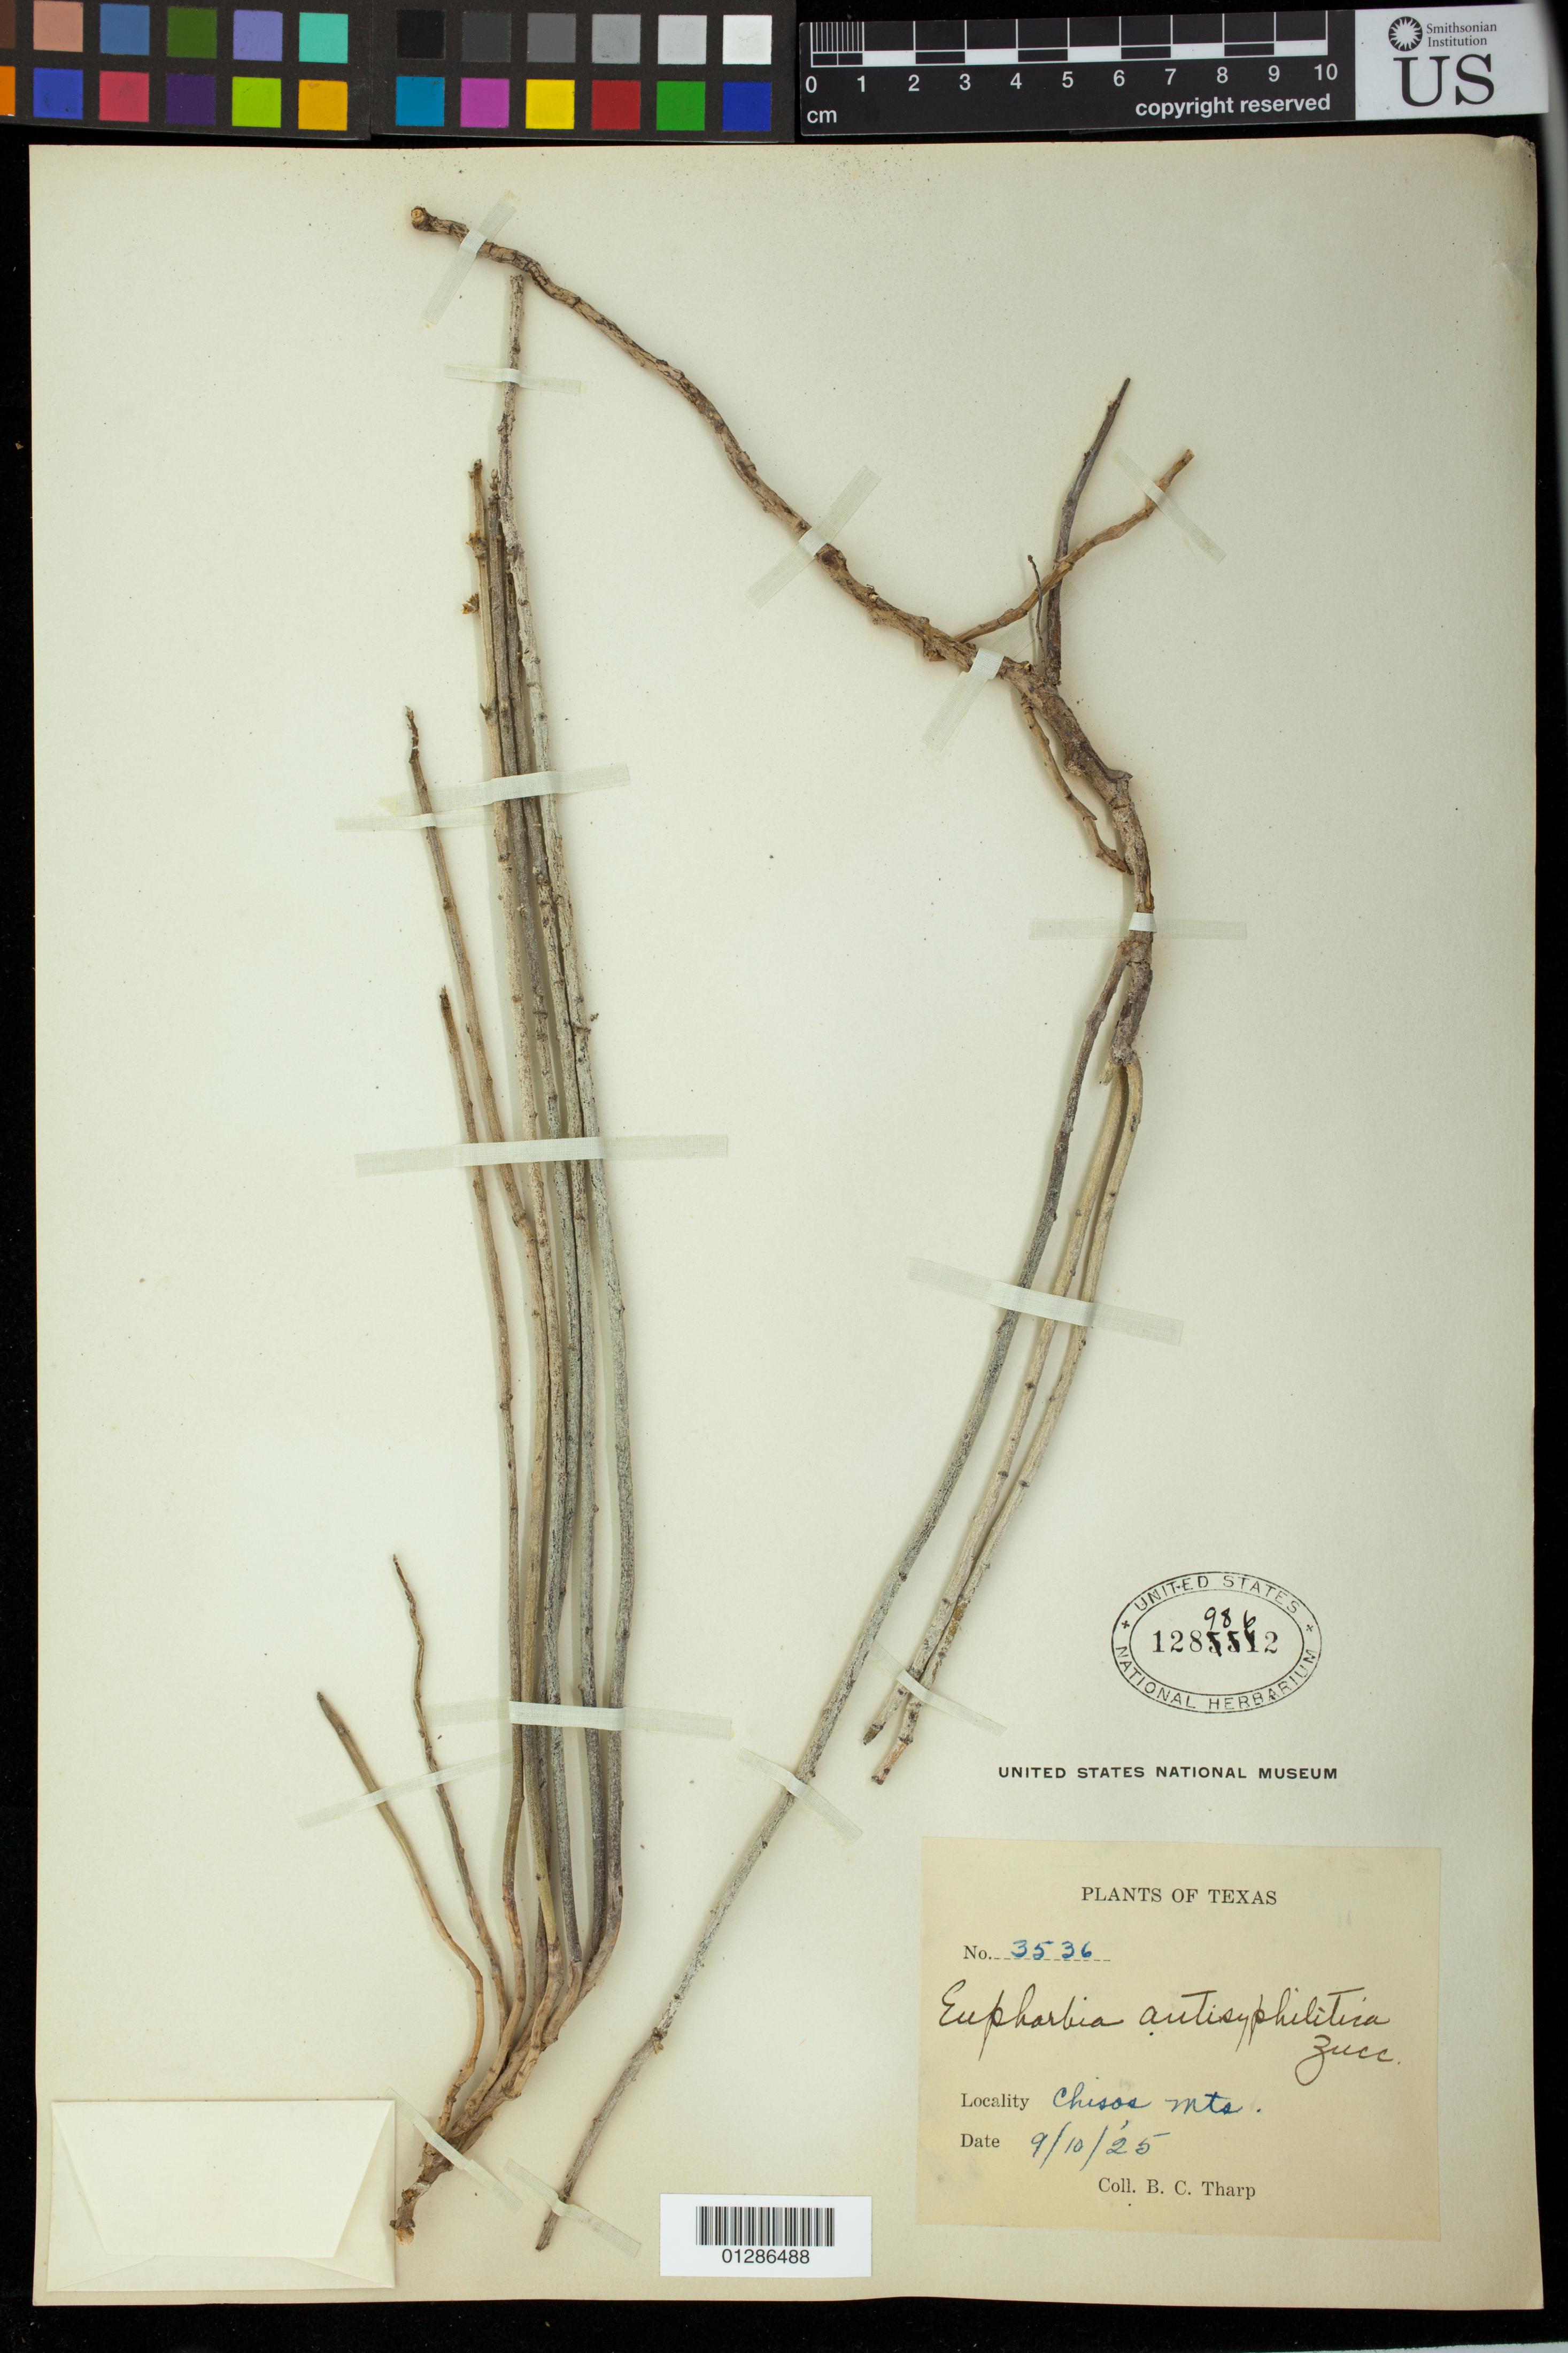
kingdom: Plantae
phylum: Tracheophyta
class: Magnoliopsida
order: Malpighiales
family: Euphorbiaceae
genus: Euphorbia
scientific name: Euphorbia antisyphilitica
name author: Zucc.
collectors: B. C. Tharp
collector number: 3536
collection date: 1925-09-10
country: United States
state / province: Texas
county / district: Brewster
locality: Chisos Mts.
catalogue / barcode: US 1289862